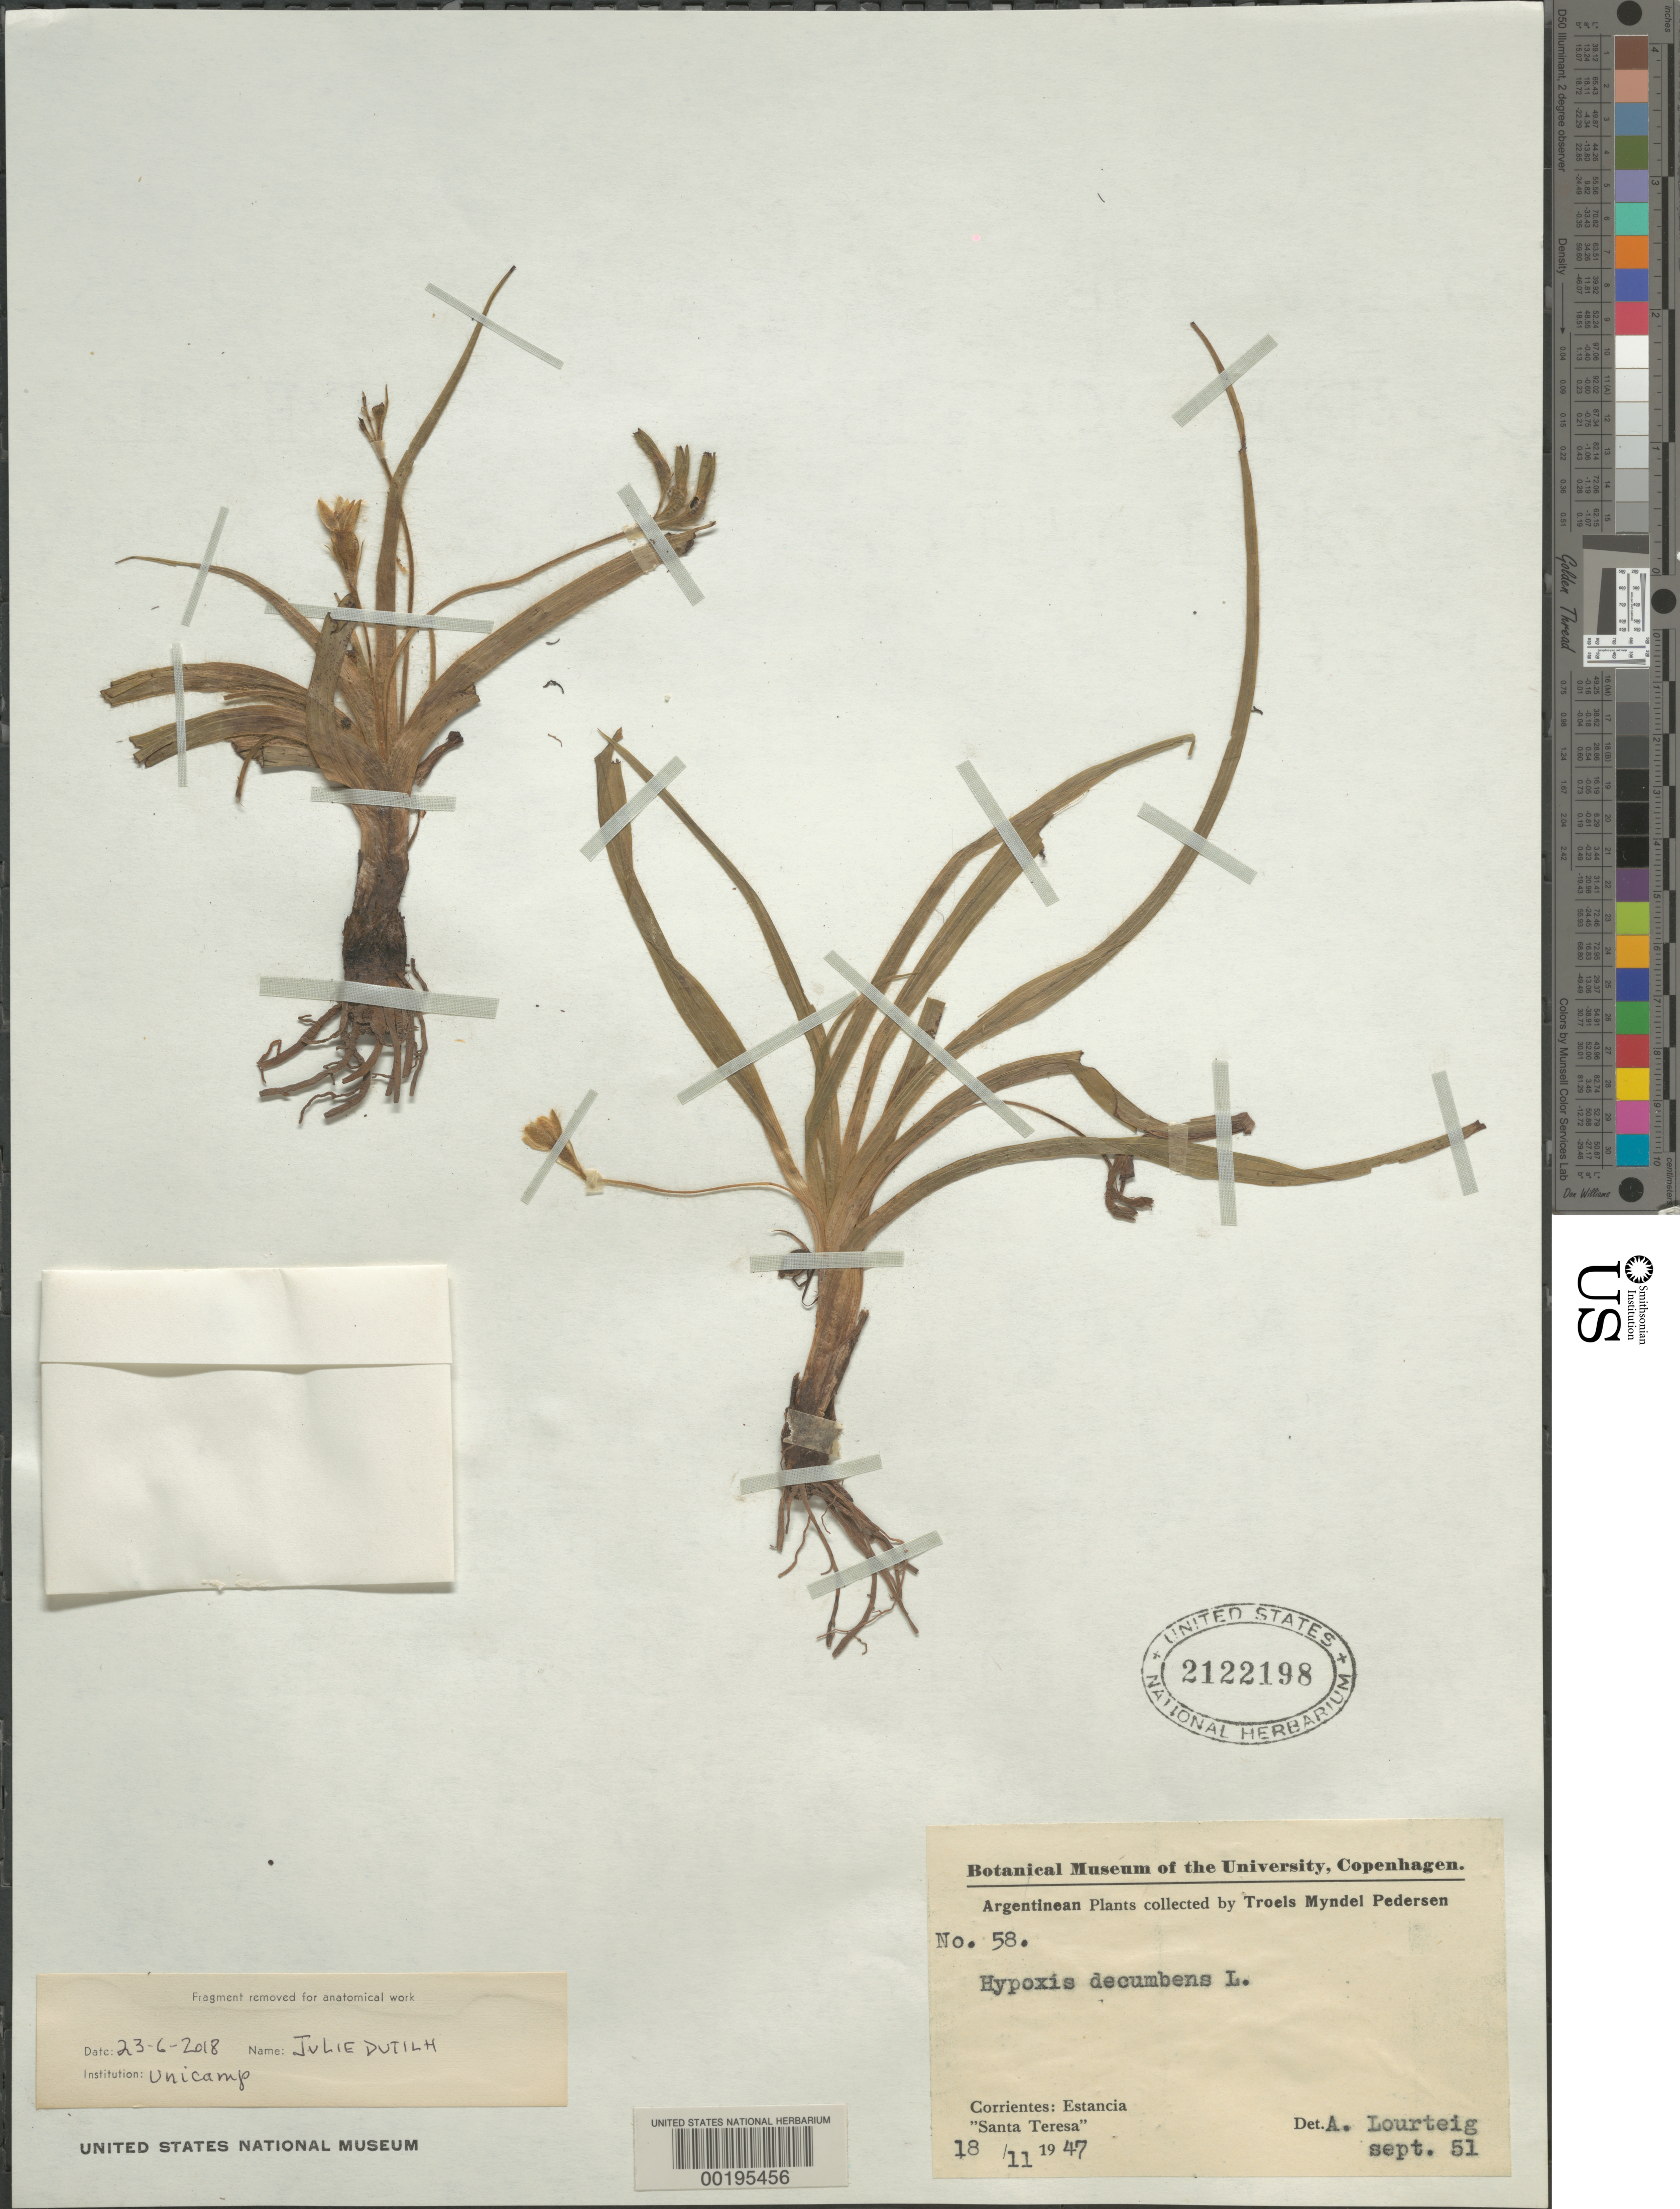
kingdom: Plantae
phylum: Tracheophyta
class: Liliopsida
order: Asparagales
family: Hypoxidaceae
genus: Hypoxis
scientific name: Hypoxis decumbens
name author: L.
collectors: T. M. Pedersen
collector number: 58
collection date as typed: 18 Nov 1947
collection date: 1947-11-18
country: Argentina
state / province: Corrientes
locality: Estancia Santa Teresa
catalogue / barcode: US 2122198